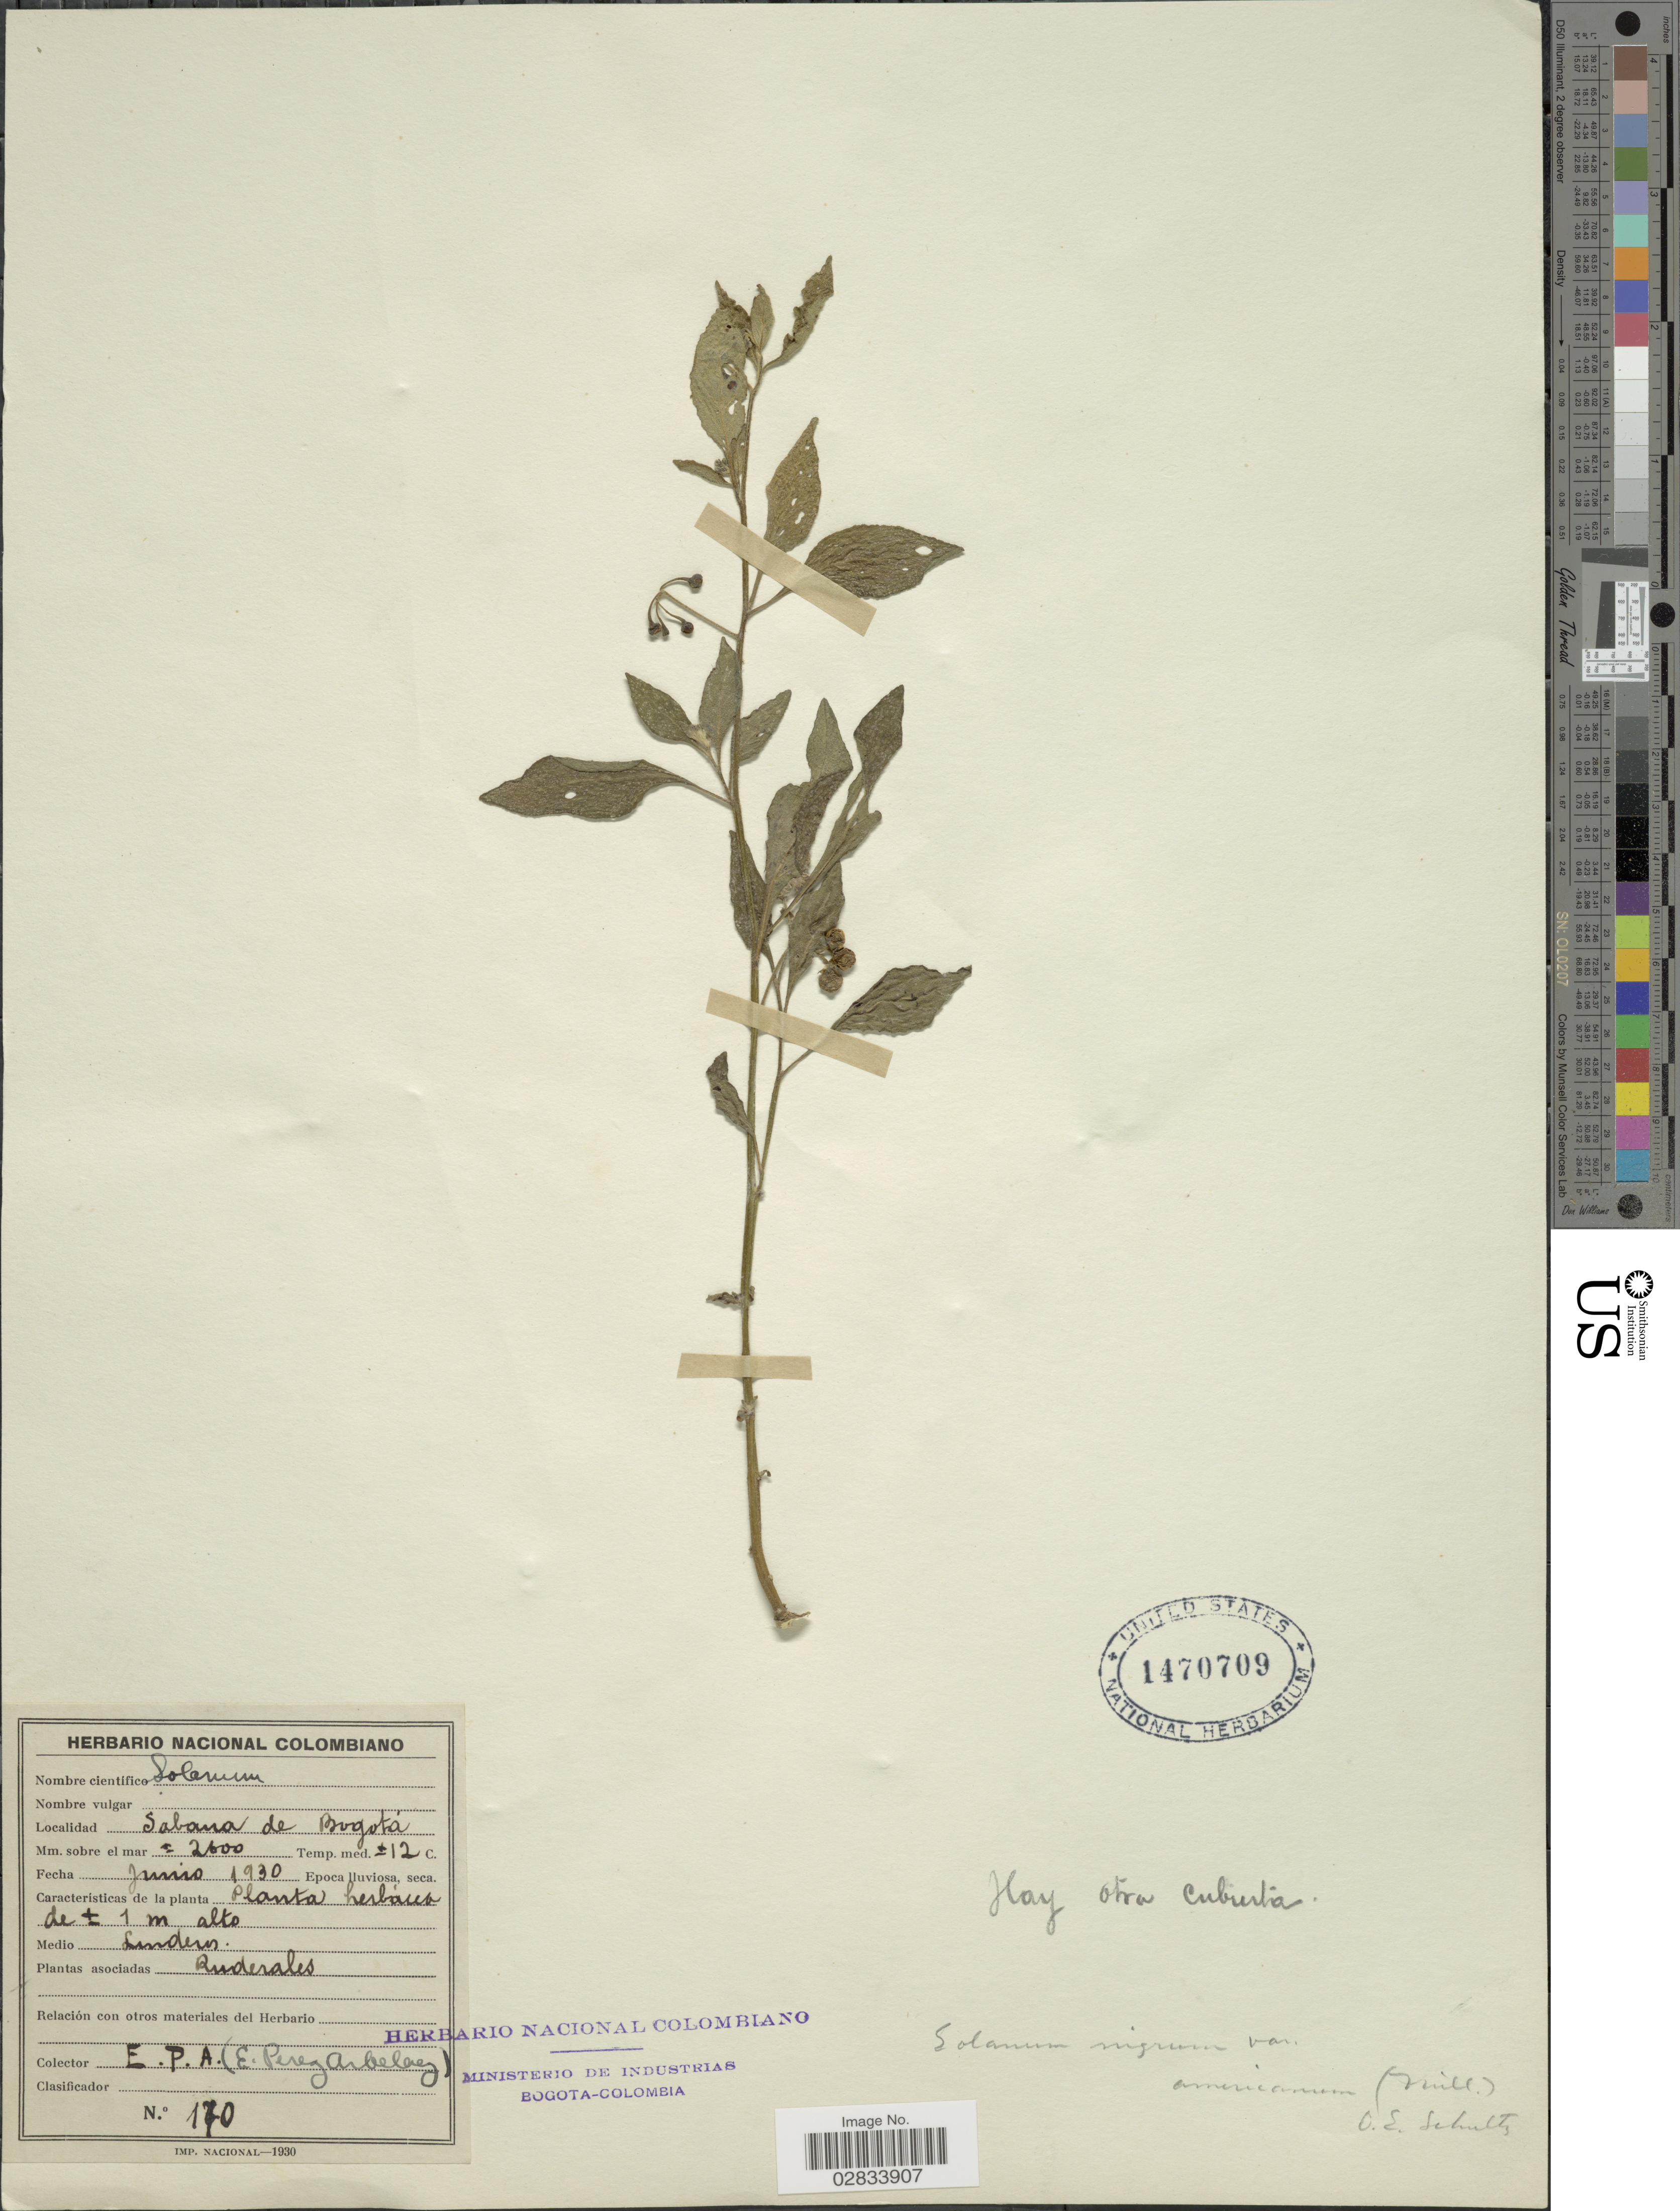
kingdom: Plantae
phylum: Tracheophyta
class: Magnoliopsida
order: Solanales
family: Solanaceae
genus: Solanum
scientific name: Solanum nigrum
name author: L.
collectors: E. Pérez Arbeláez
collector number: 170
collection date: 1930-06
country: Colombia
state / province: Bogota D.C.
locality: Sabana de Bogotá.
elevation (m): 2600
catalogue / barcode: US 1470709